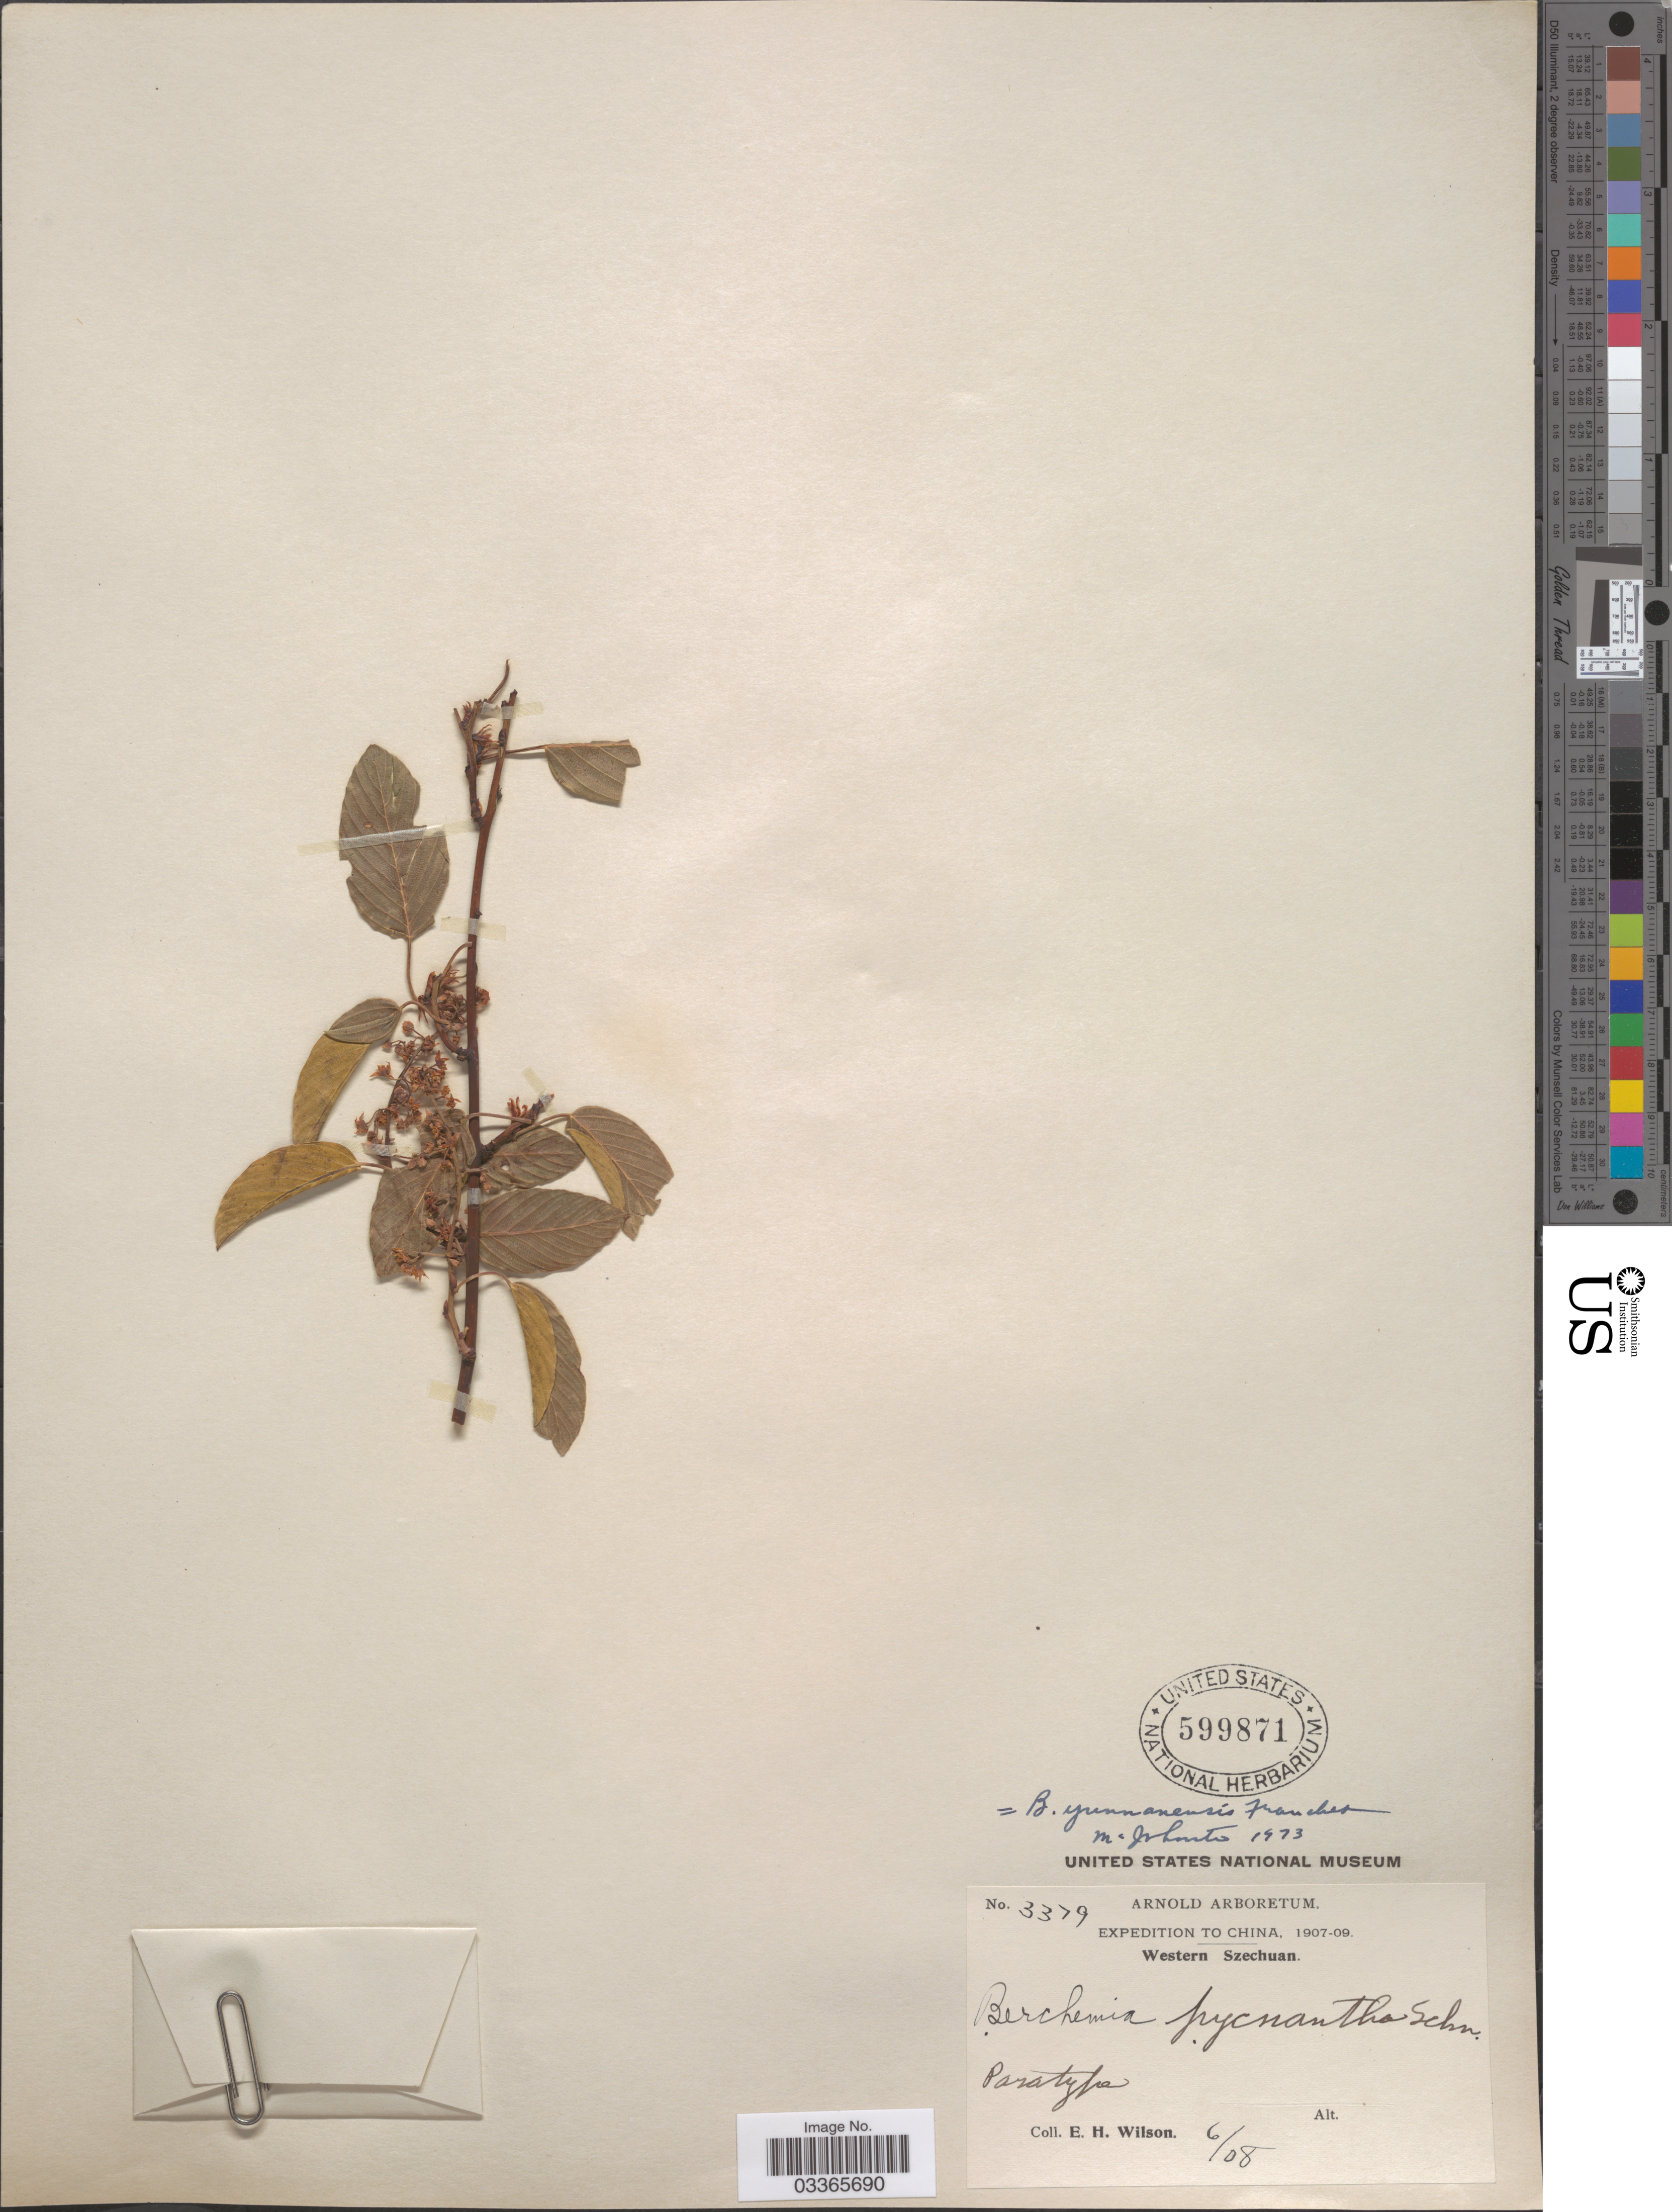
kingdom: Plantae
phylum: Tracheophyta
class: Magnoliopsida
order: Rosales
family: Rhamnaceae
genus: Berchemia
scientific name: Berchemia yunnanensis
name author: (Franch.) Ulbr.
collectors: E. Wilson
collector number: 3379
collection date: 1908-06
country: China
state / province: Sichuan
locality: Western Szechuan.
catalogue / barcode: US 599871